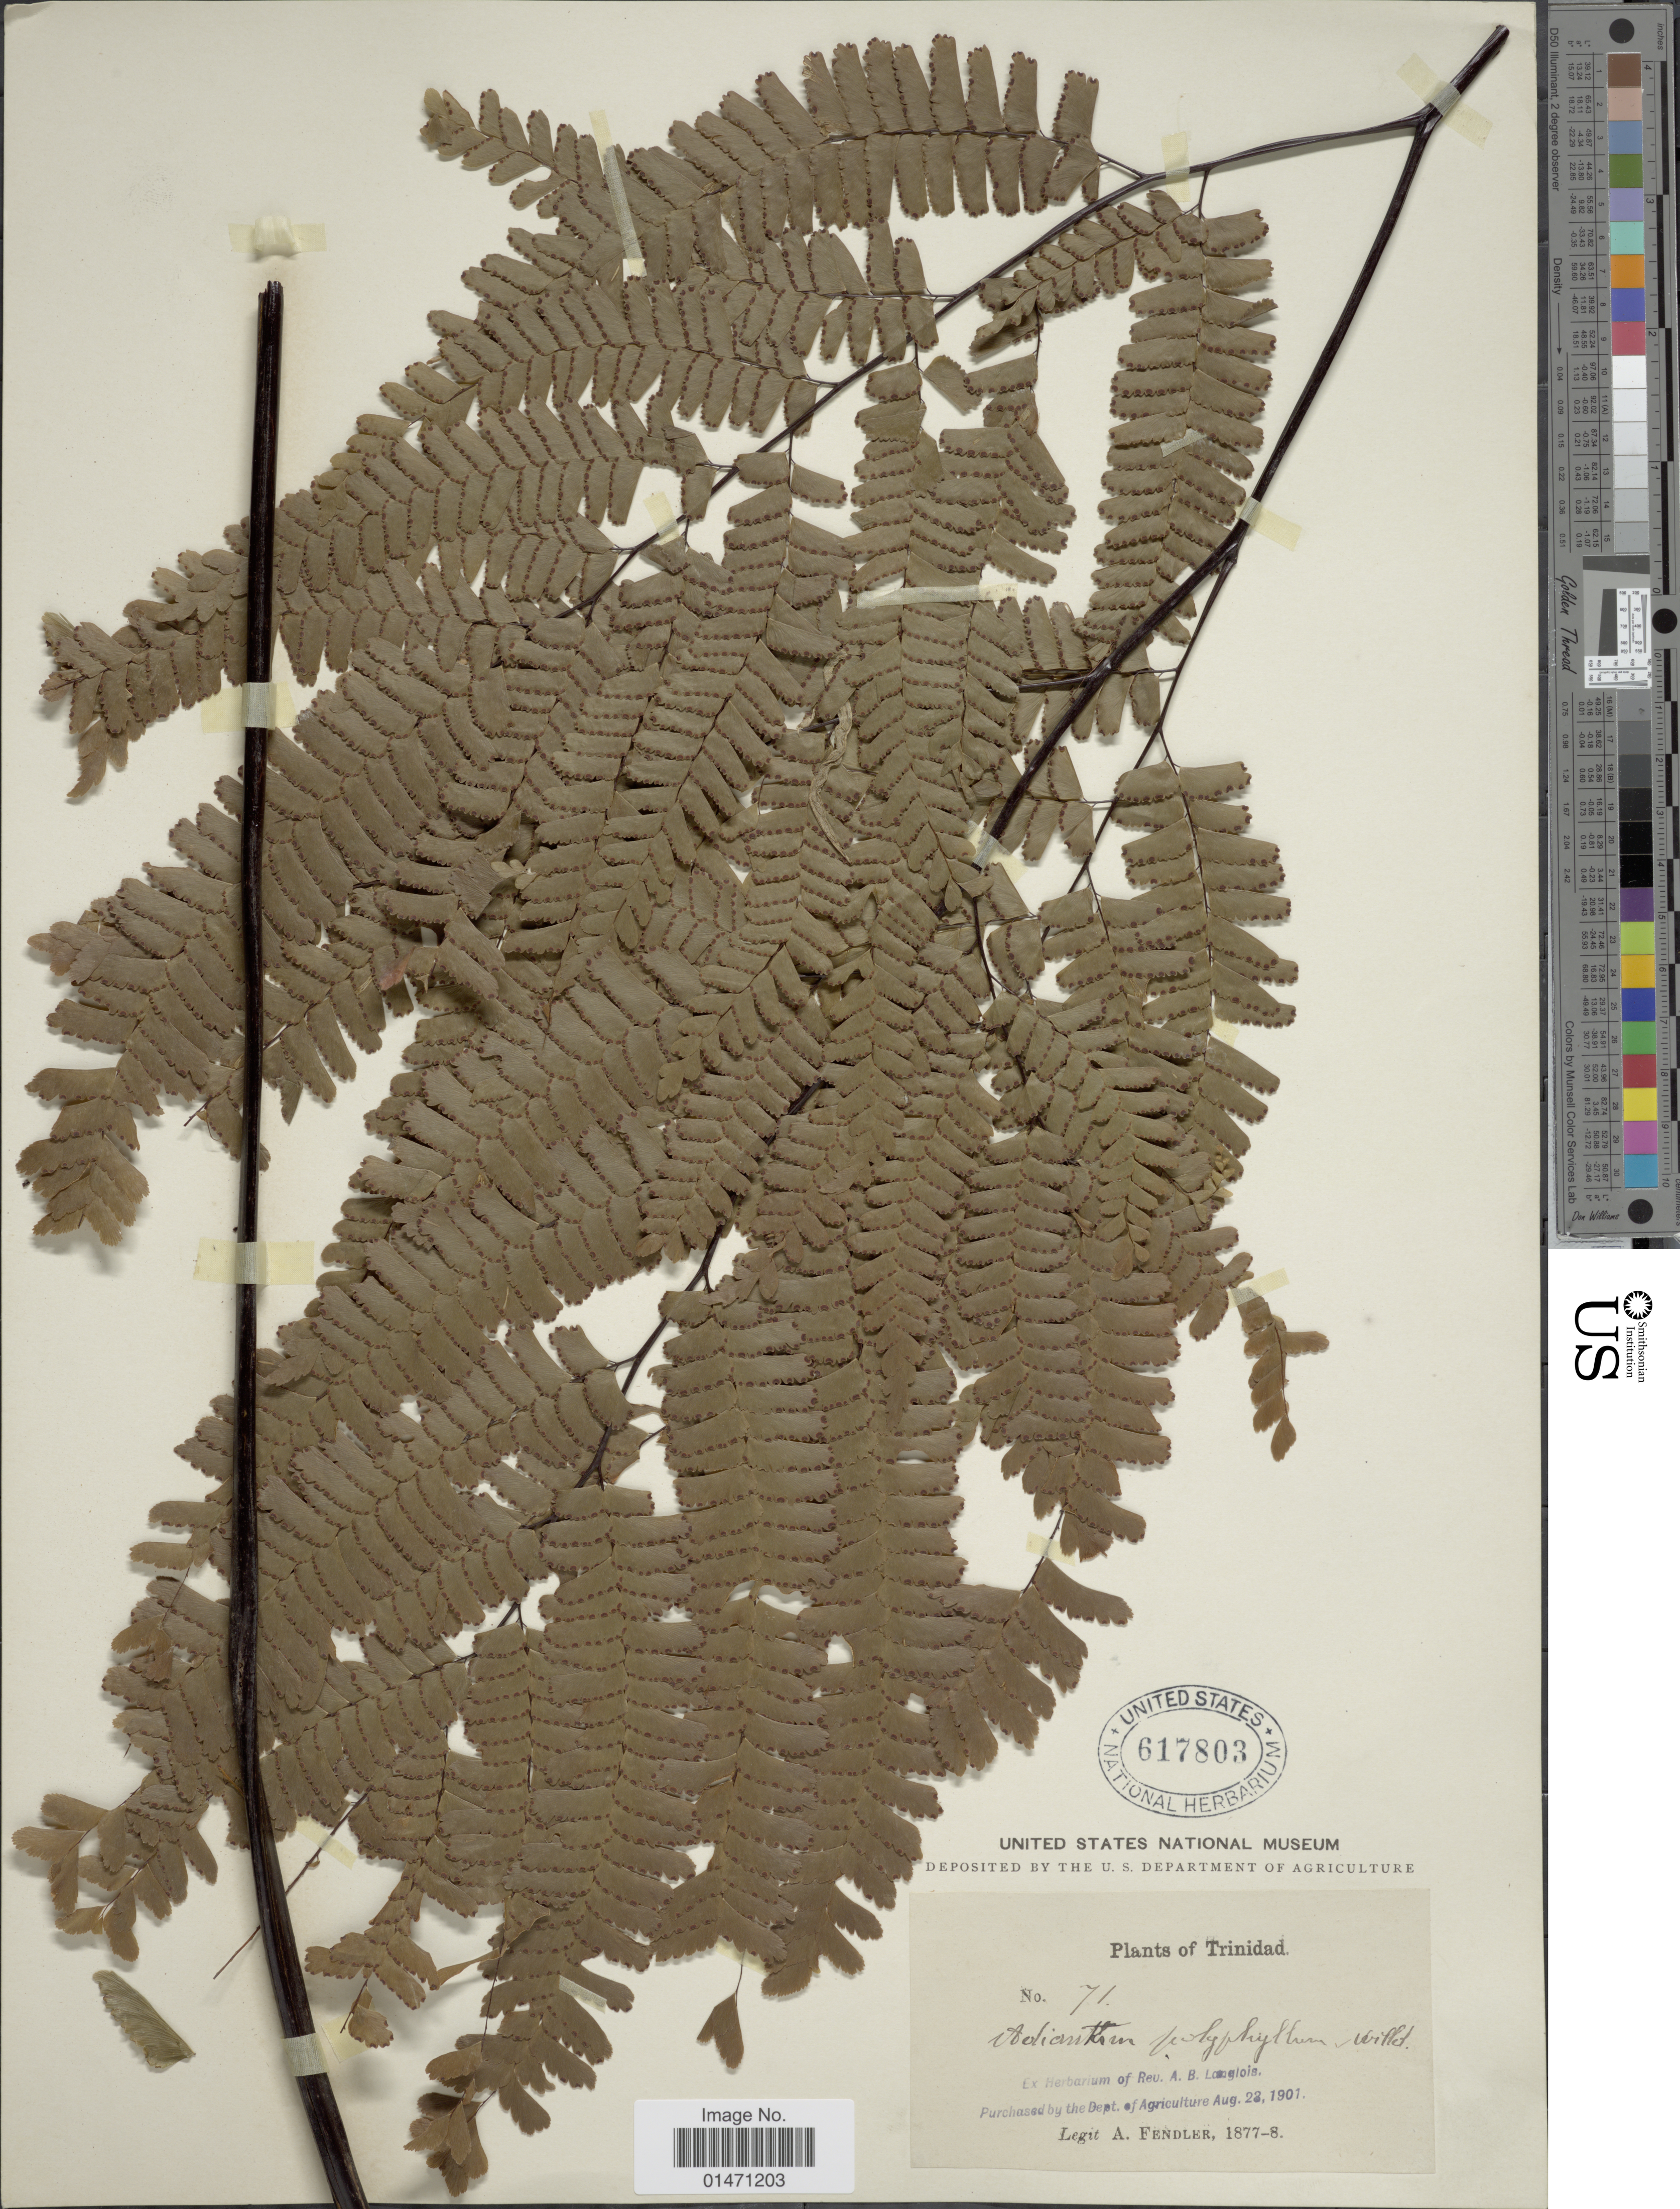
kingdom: Plantae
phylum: Tracheophyta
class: Polypodiopsida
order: Polypodiales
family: Pteridaceae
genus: Adiantum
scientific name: Adiantum polyphyllum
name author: Willd.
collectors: A. Fendler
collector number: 71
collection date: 1877/1878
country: Trinidad and Tobago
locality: Plants of Trinidad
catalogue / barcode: US 617803